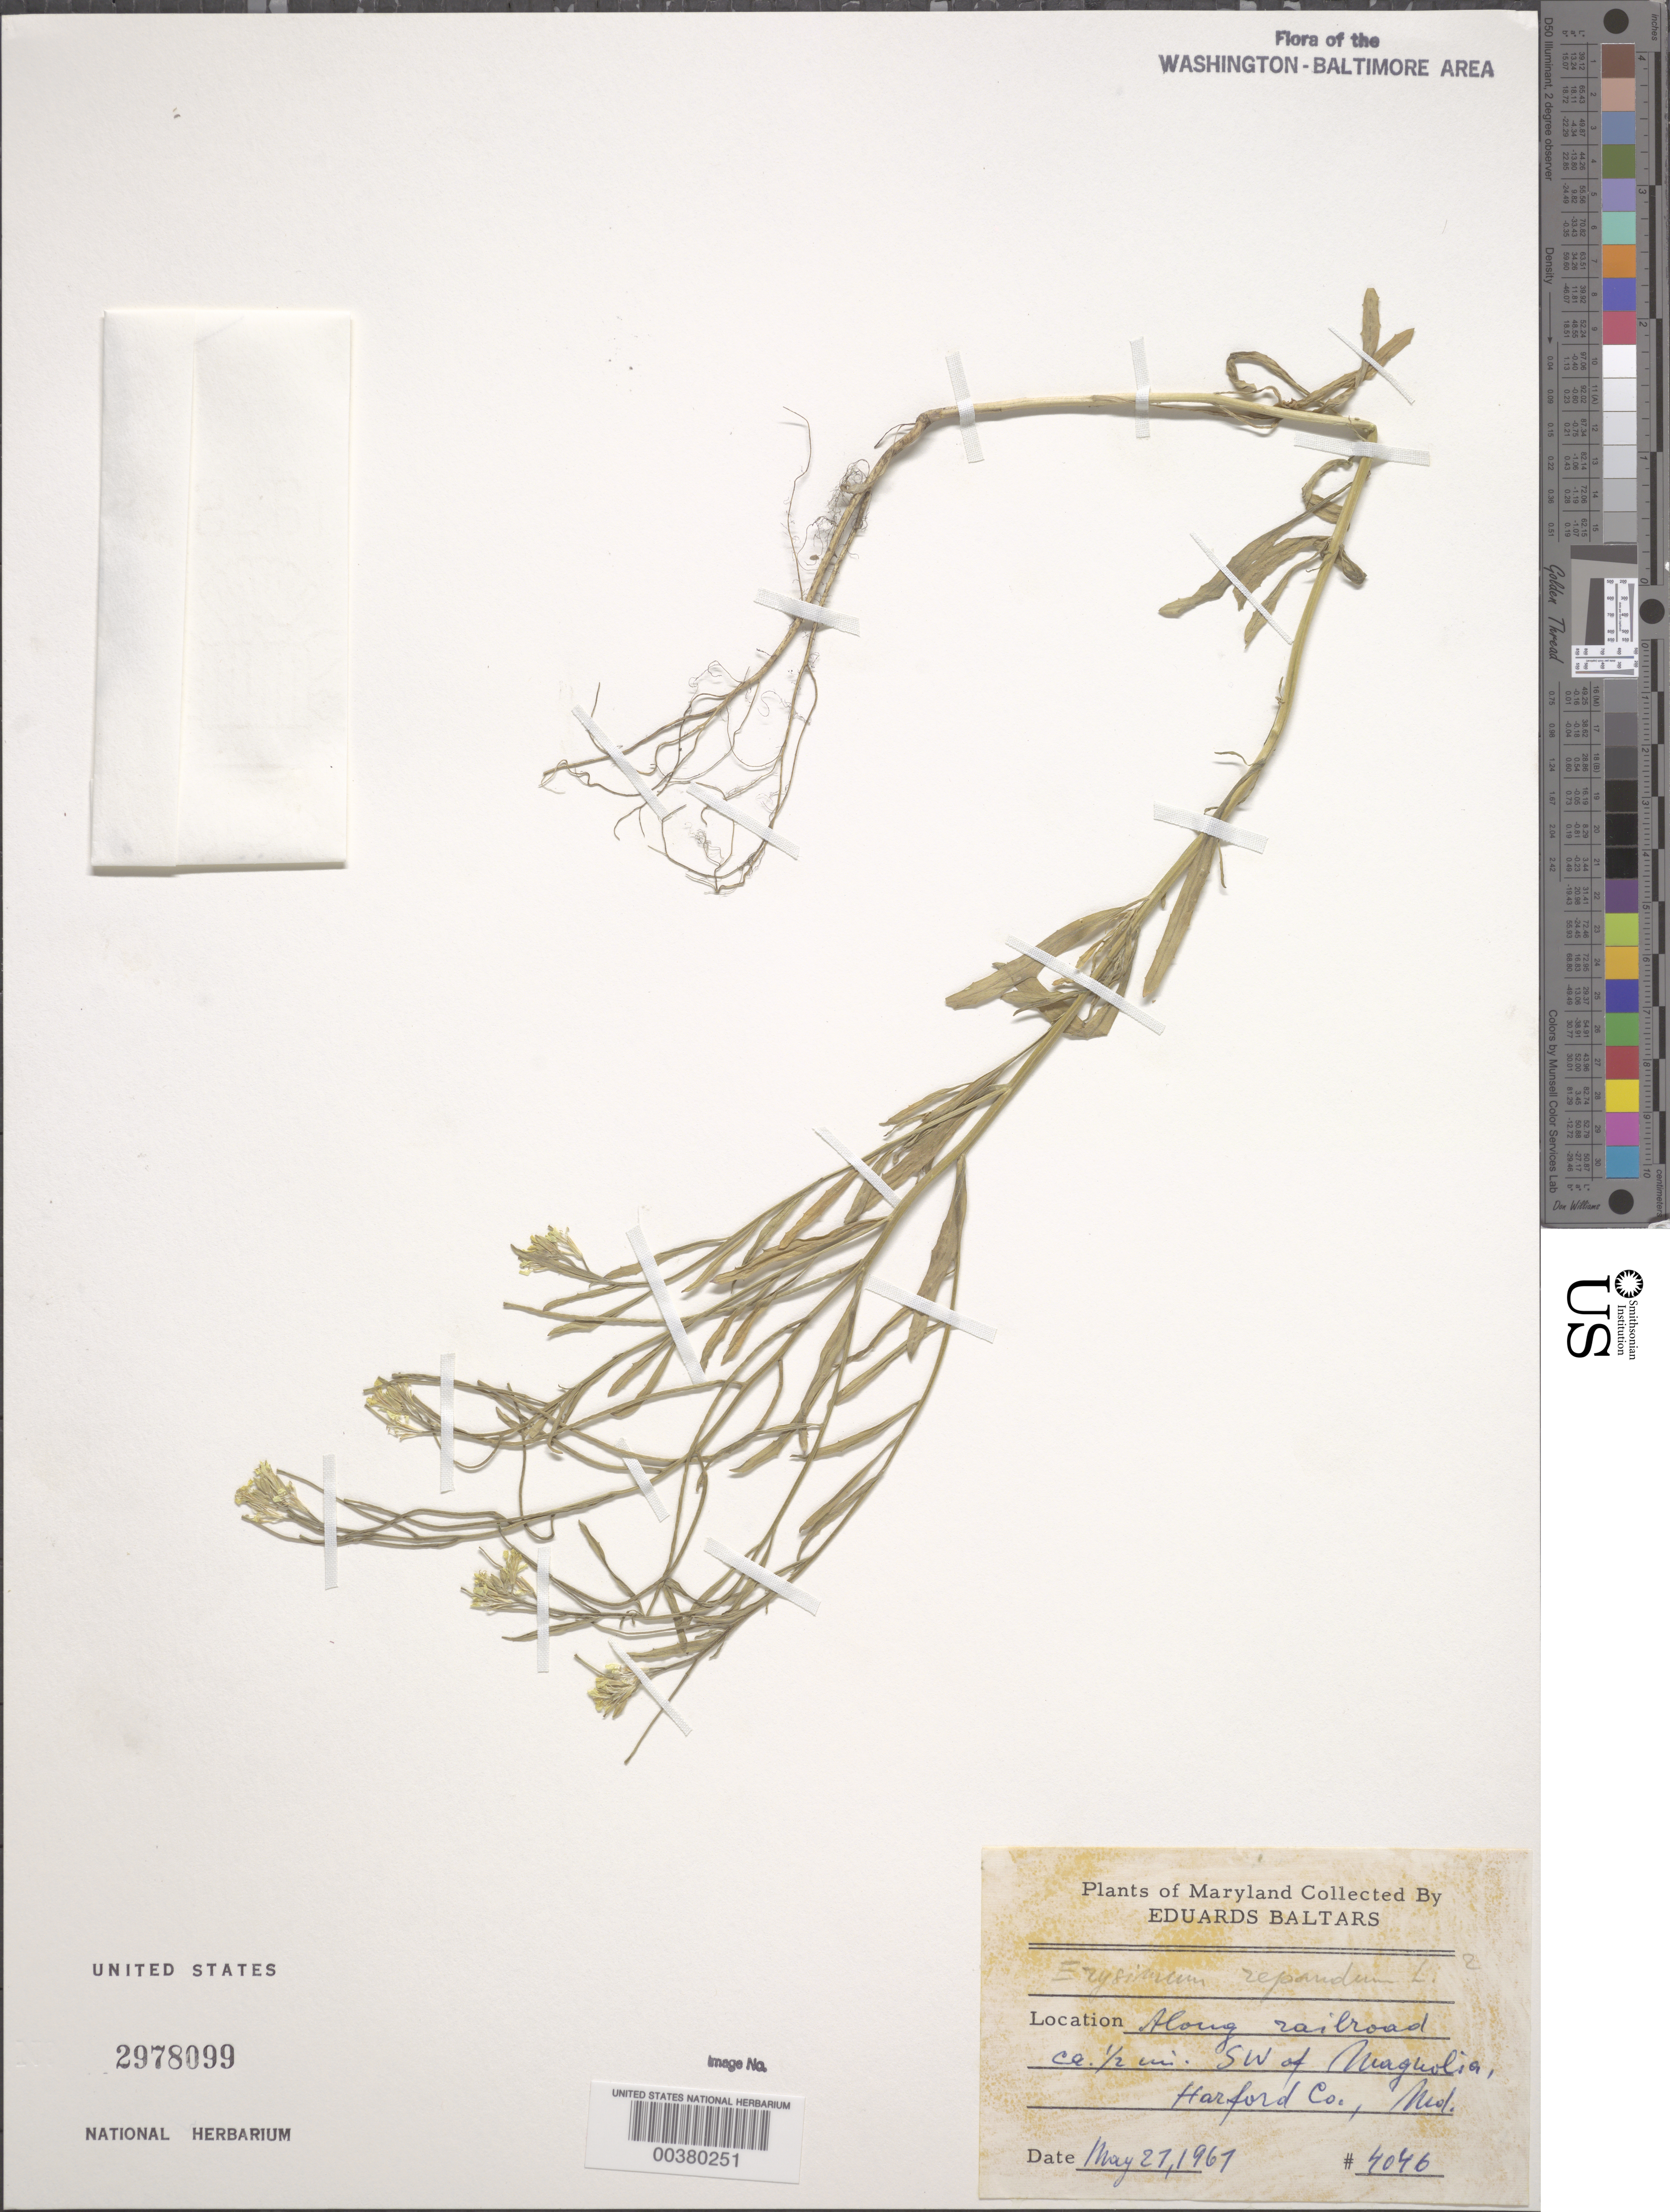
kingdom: Plantae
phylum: Tracheophyta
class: Magnoliopsida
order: Brassicales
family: Brassicaceae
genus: Erysimum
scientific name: Erysimum repandum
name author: L.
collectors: E. Baltars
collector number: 4046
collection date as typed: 27 May 1968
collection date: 1968-05-27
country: United States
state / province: Maryland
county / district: Harford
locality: southwest of Magnolia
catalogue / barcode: US 2978099